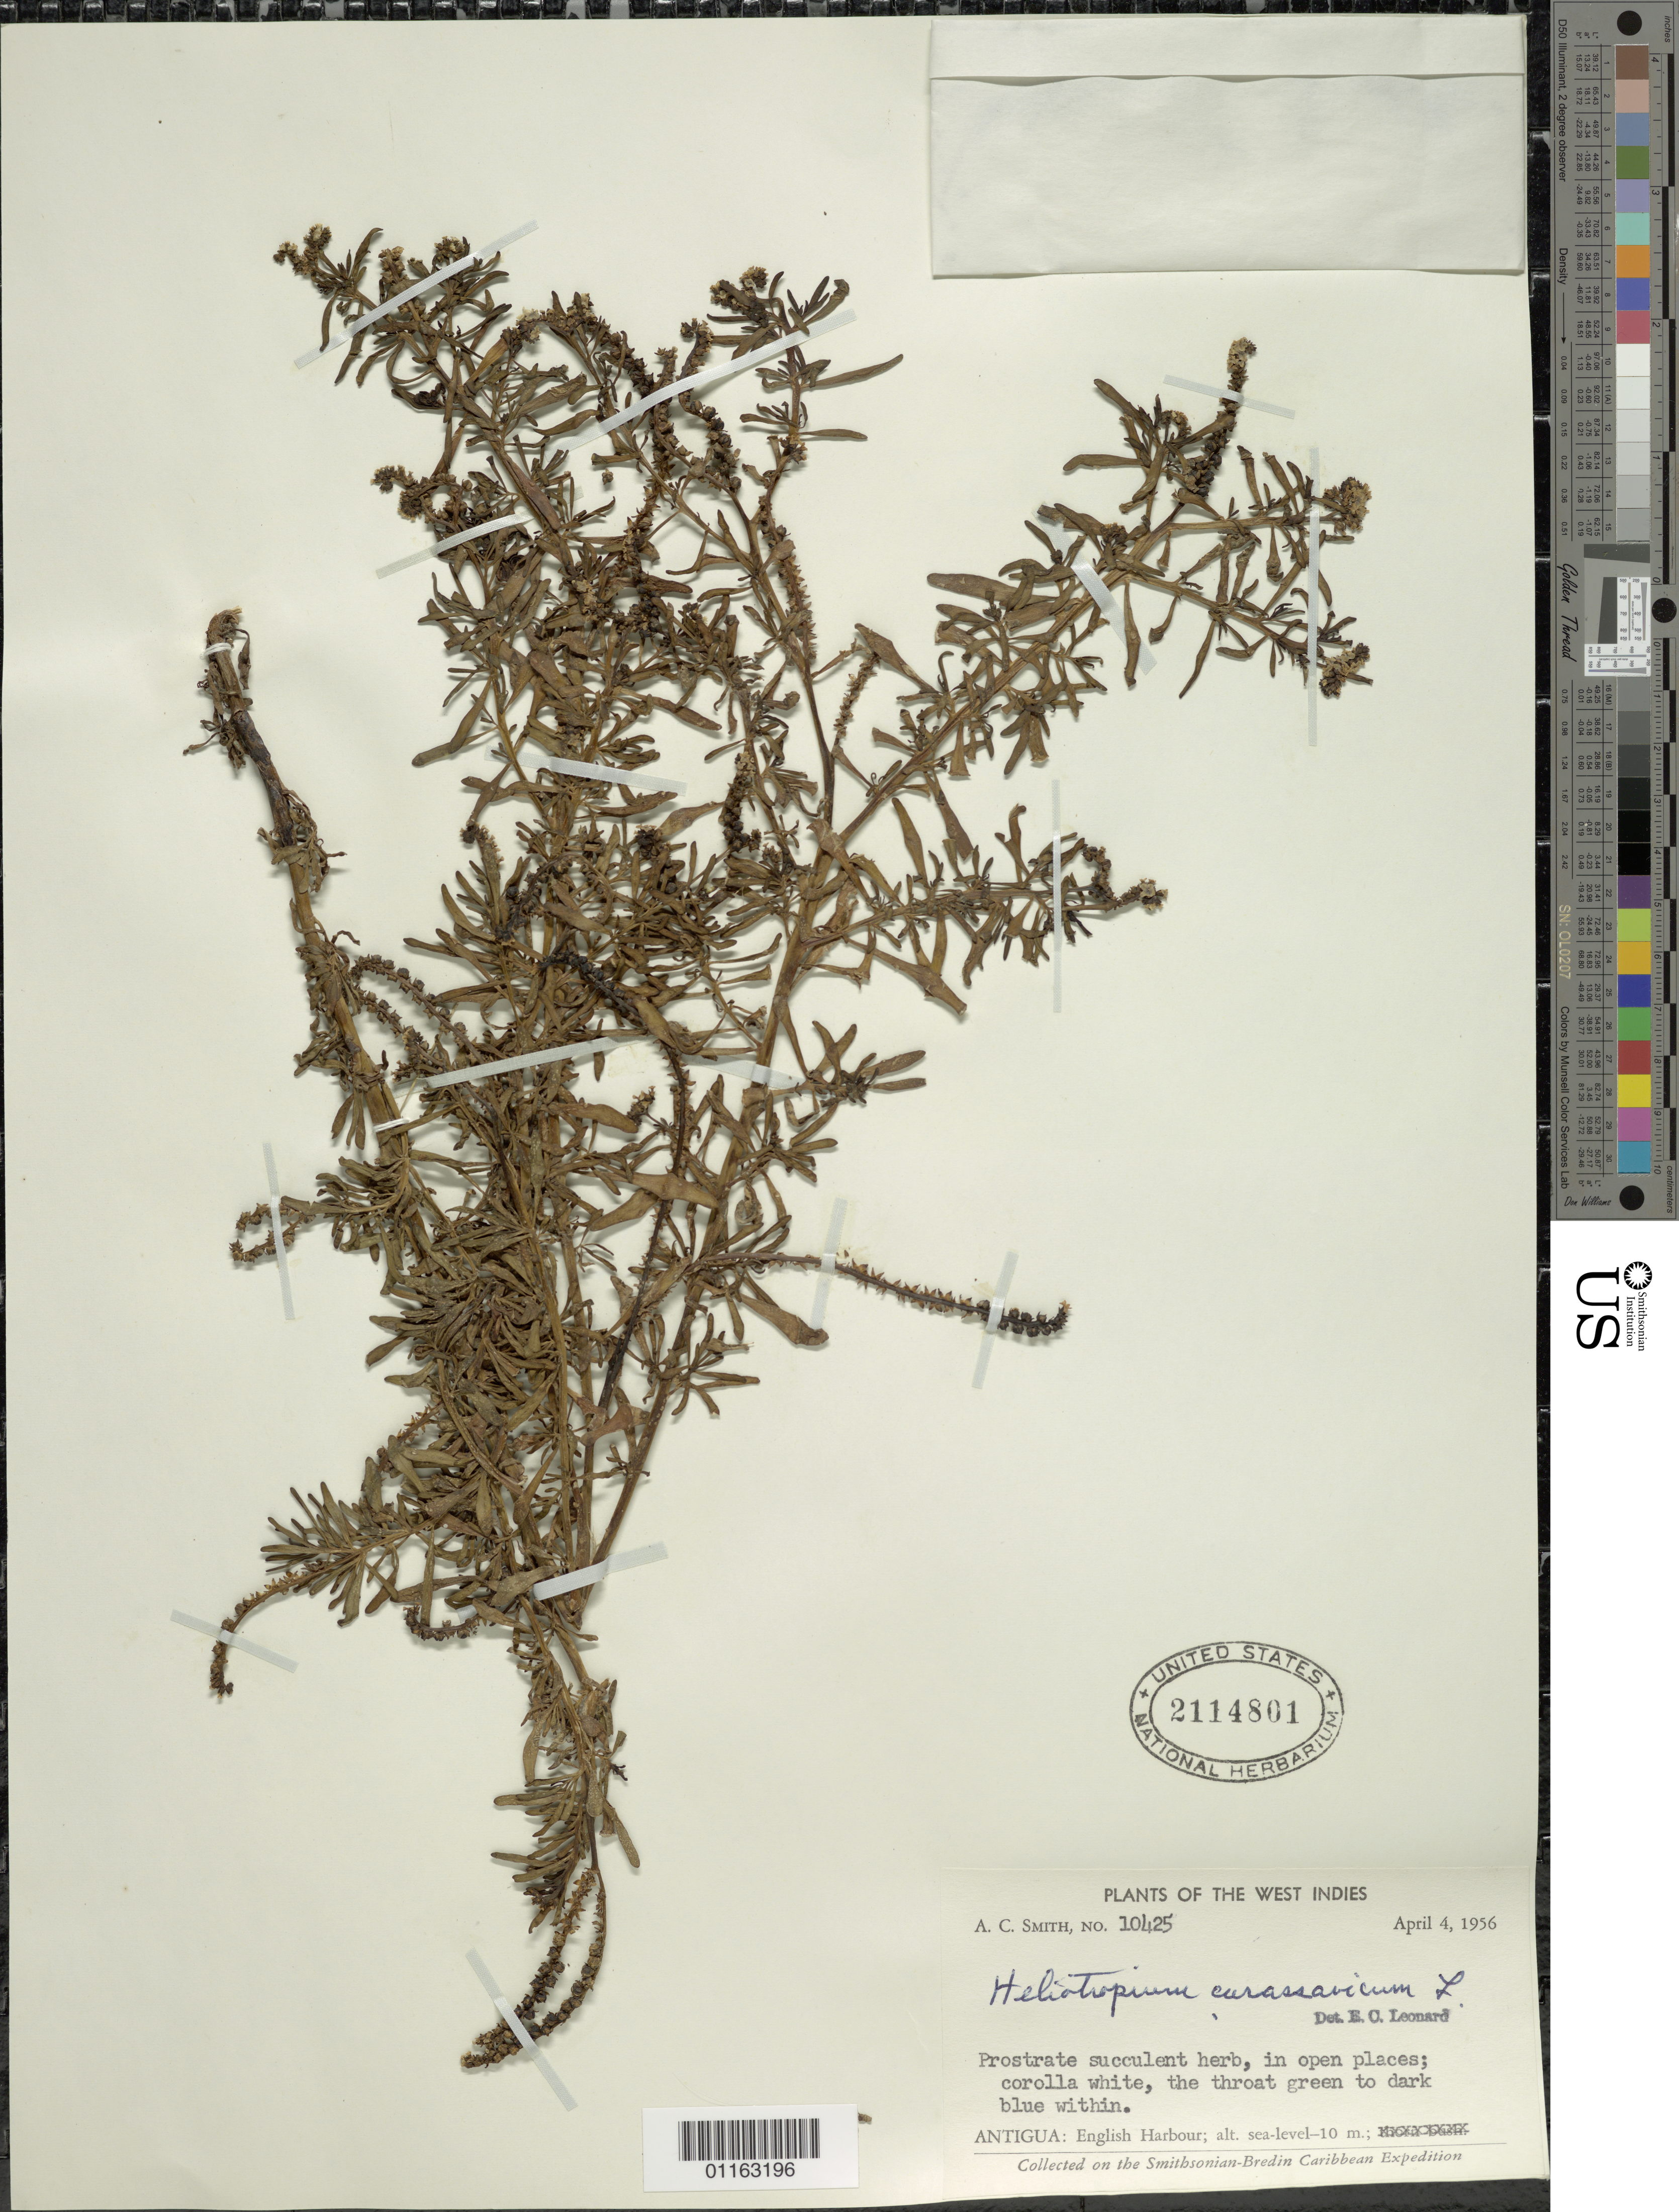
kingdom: Plantae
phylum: Tracheophyta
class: Magnoliopsida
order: Boraginales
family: Heliotropiaceae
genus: Heliotropium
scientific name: Heliotropium curassavicum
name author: L.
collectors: A. C. Smith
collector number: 10425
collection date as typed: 04 Apr 1956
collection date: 1956-04-04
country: Antigua and Barbuda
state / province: Saint Paul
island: Antigua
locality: English Harbor; in open places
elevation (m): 0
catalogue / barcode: US 2114801